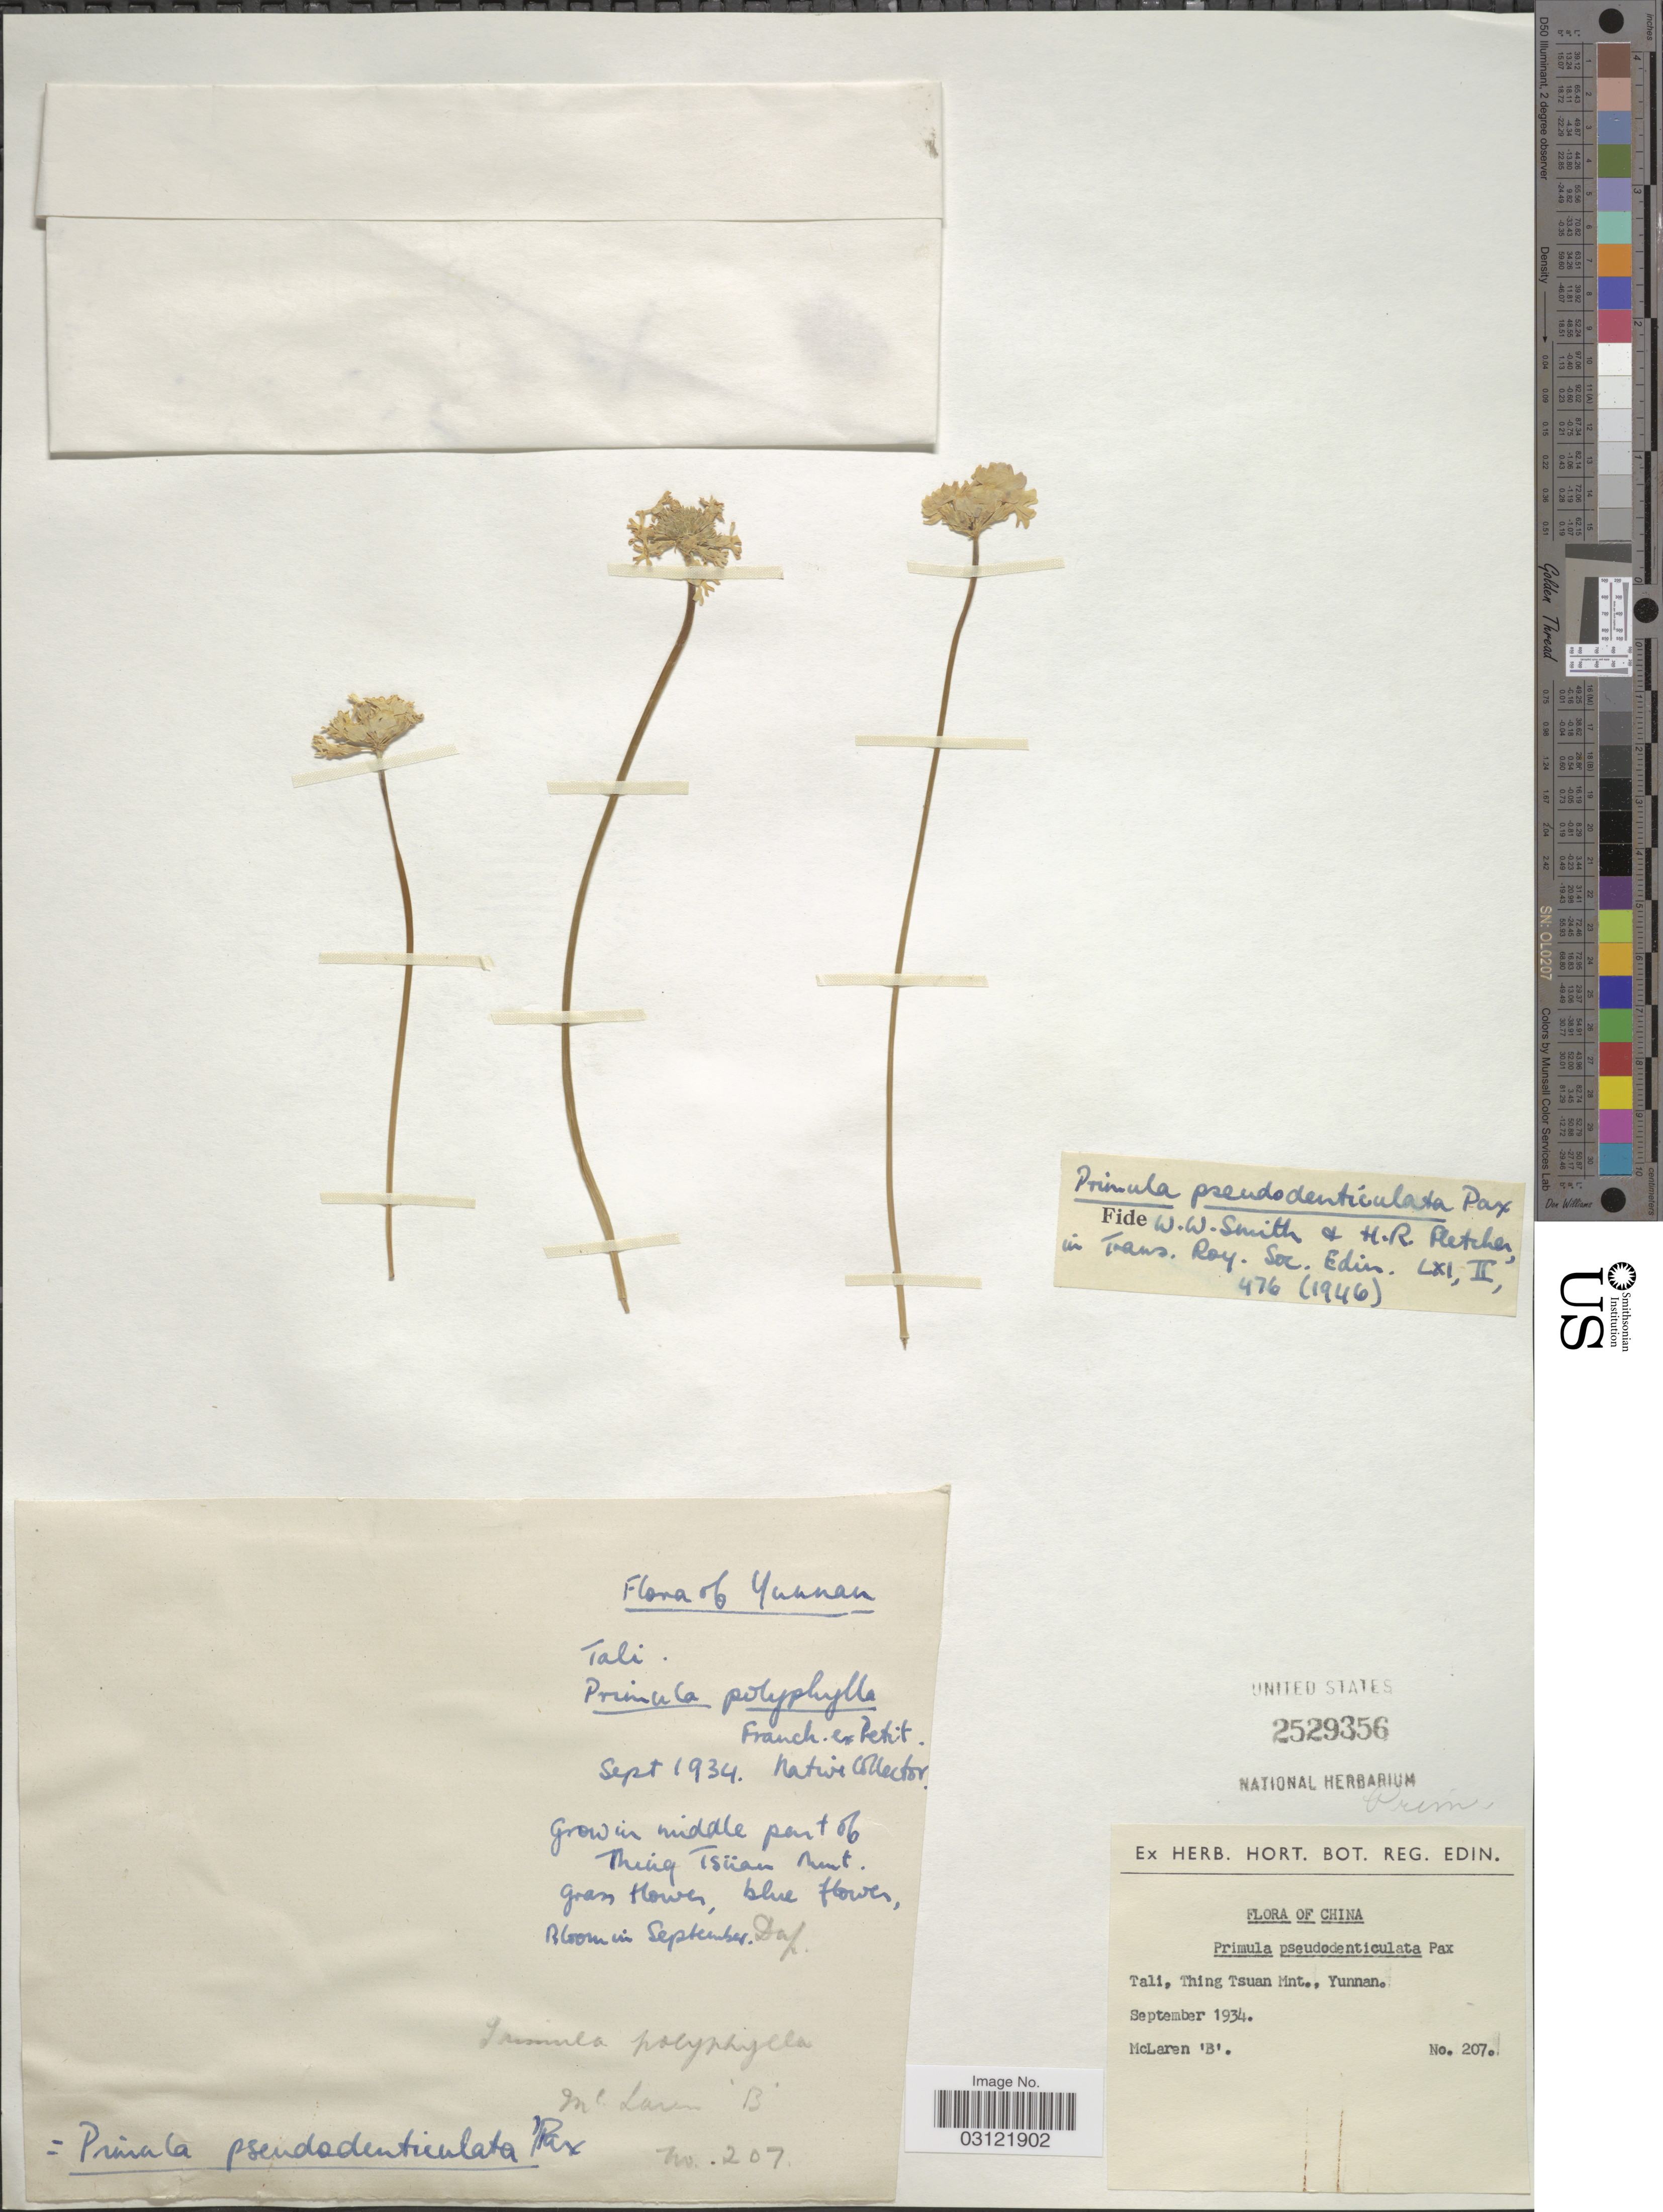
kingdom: Plantae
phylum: Tracheophyta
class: Magnoliopsida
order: Ericales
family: Primulaceae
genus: Primula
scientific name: Primula pseudodenticulata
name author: Pax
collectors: McLaren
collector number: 207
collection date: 1934-09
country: China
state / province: Yunnan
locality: Tali, Thing Tsuan Mnt.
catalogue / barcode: US 2529356